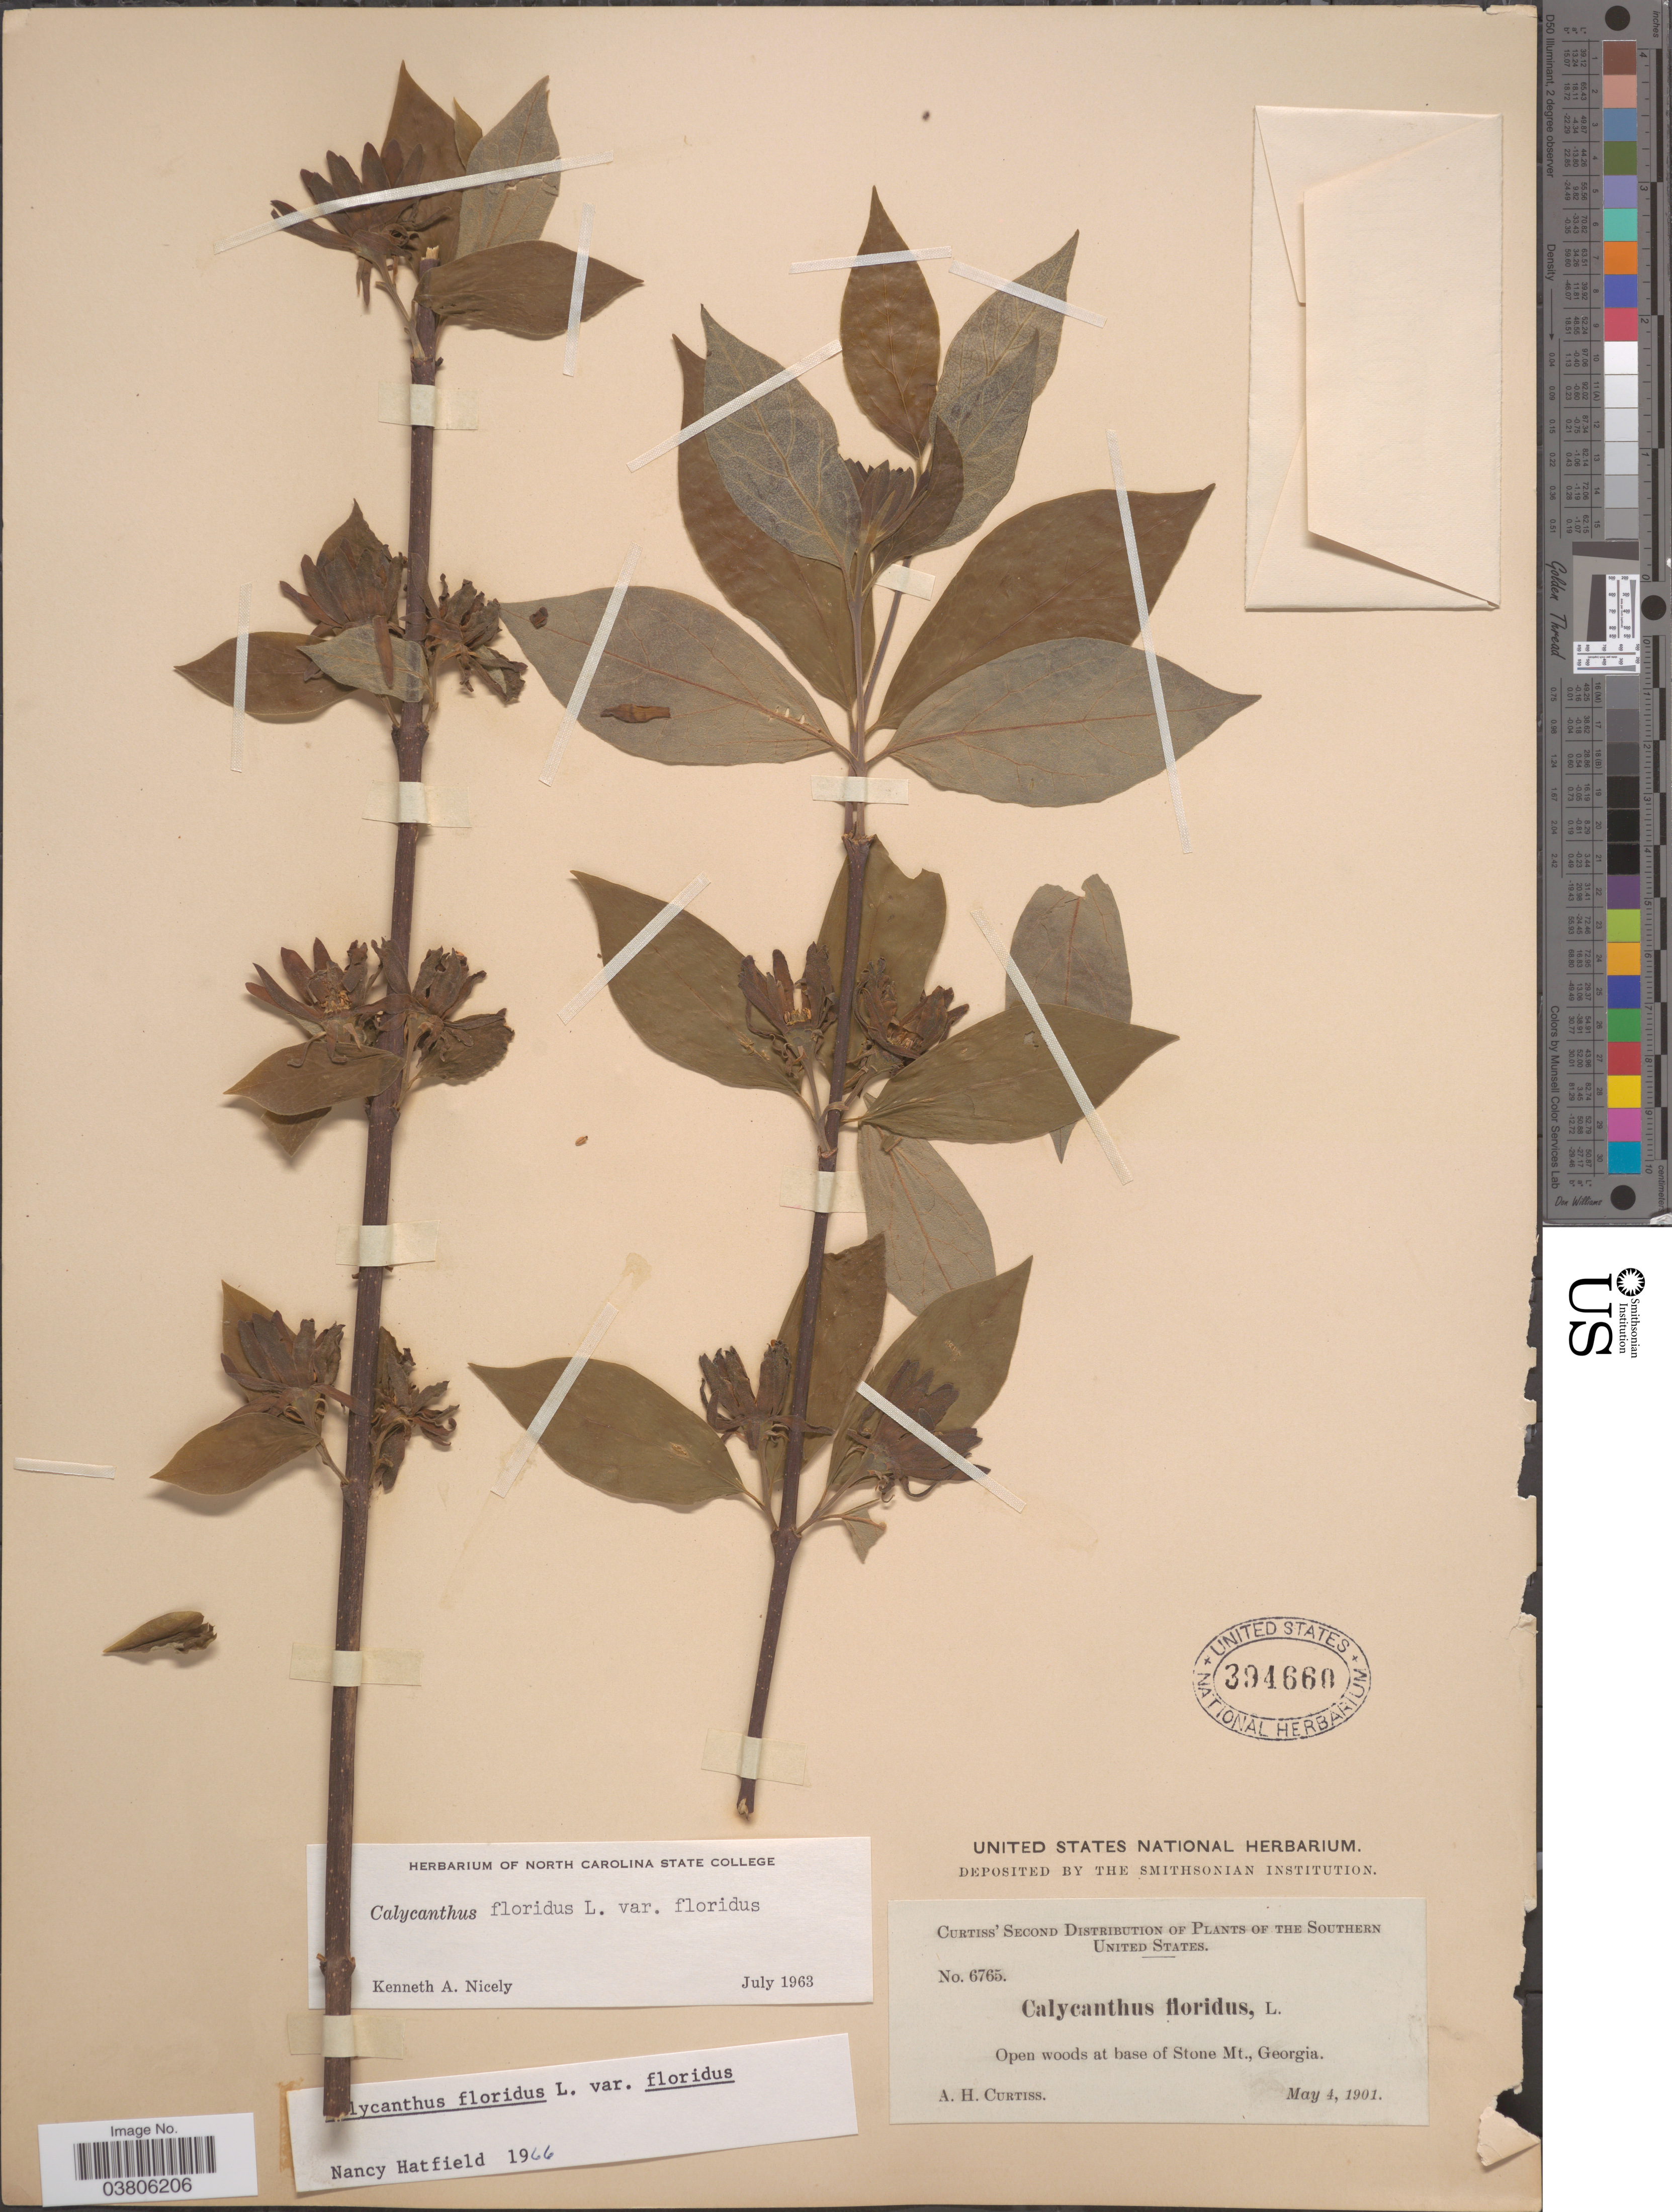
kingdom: Plantae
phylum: Tracheophyta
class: Magnoliopsida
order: Laurales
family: Calycanthaceae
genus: Calycanthus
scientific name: Calycanthus floridus var. floridus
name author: L.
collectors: A. H. Curtiss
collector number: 6765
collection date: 1901-05-04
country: United States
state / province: Georgia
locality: The Southern United States. Open woods at base of Stone Mt.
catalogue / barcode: US 394660